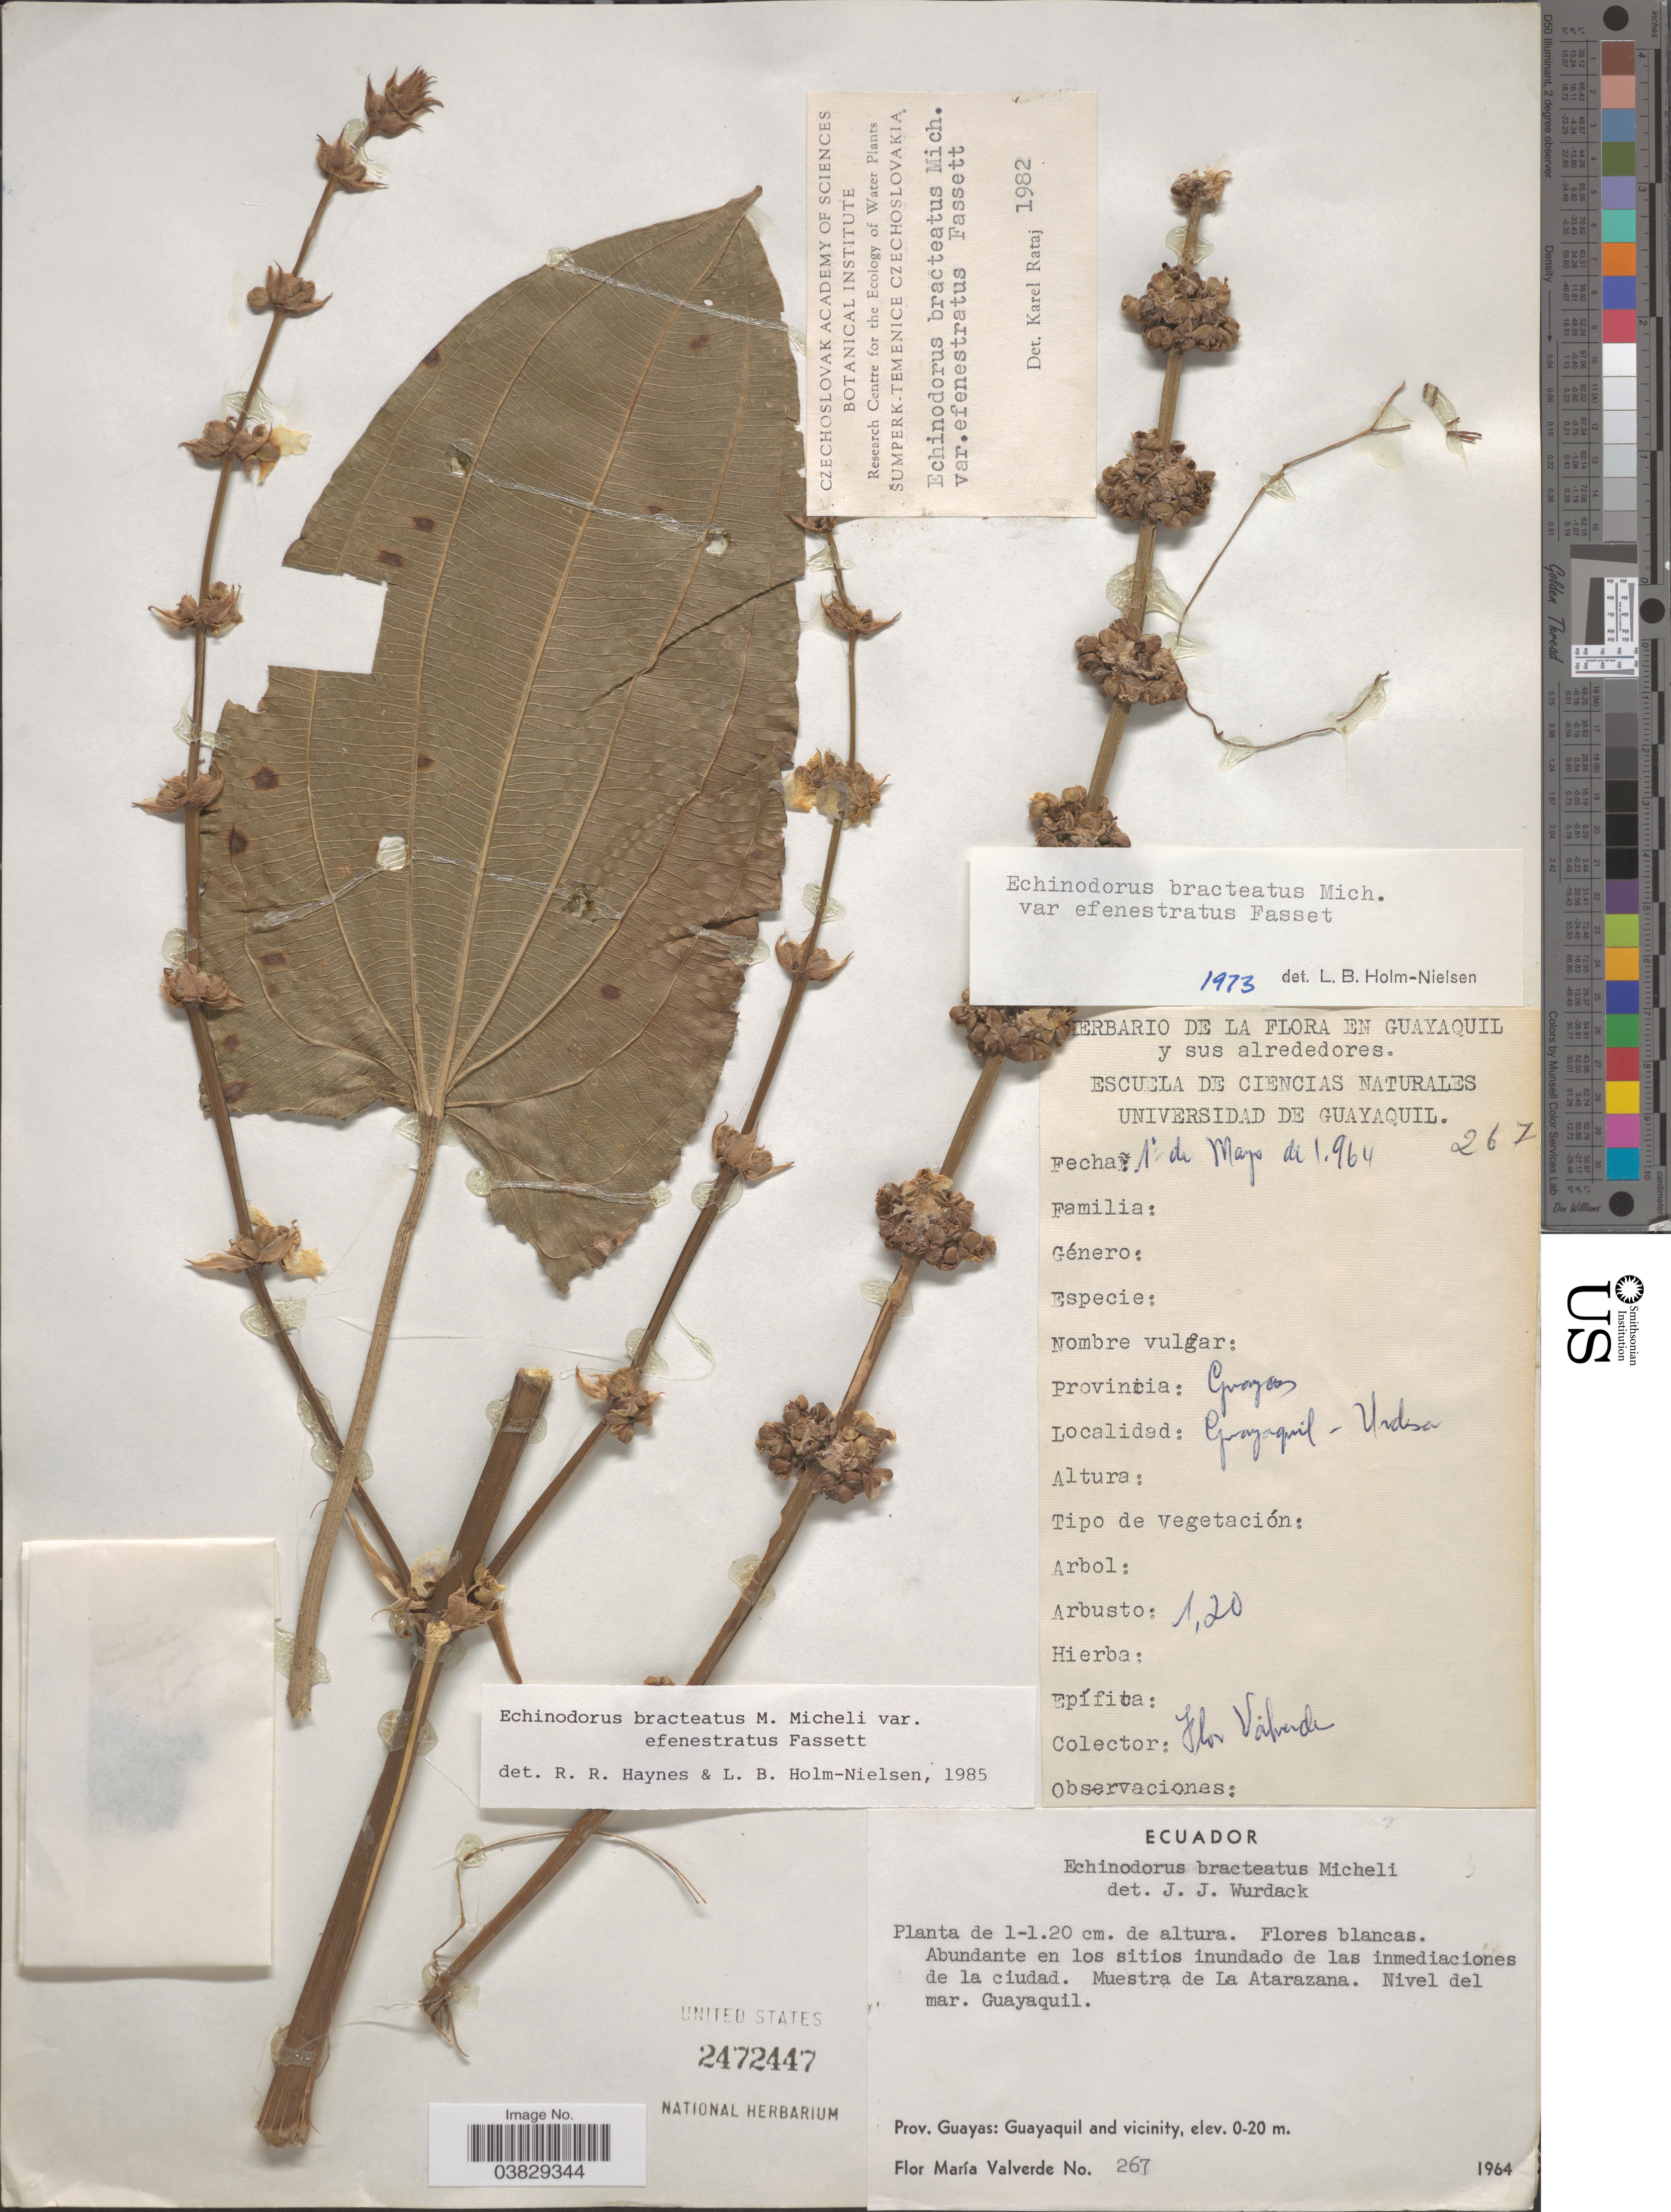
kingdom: Plantae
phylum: Tracheophyta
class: Liliopsida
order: Alismatales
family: Alismataceae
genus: Echinodorus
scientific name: Echinodorus bracteatus var. efenestratus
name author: Fassett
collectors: F. M. Valverde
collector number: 267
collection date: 1964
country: Ecuador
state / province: Guayas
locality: Abundante en los sitios inundado de las inmediaciones de la ciudad. Muestra de La Atarazana. Nivel del mar. Guayaquil. Guayaquil and vicinity.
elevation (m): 0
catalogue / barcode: US 2472447